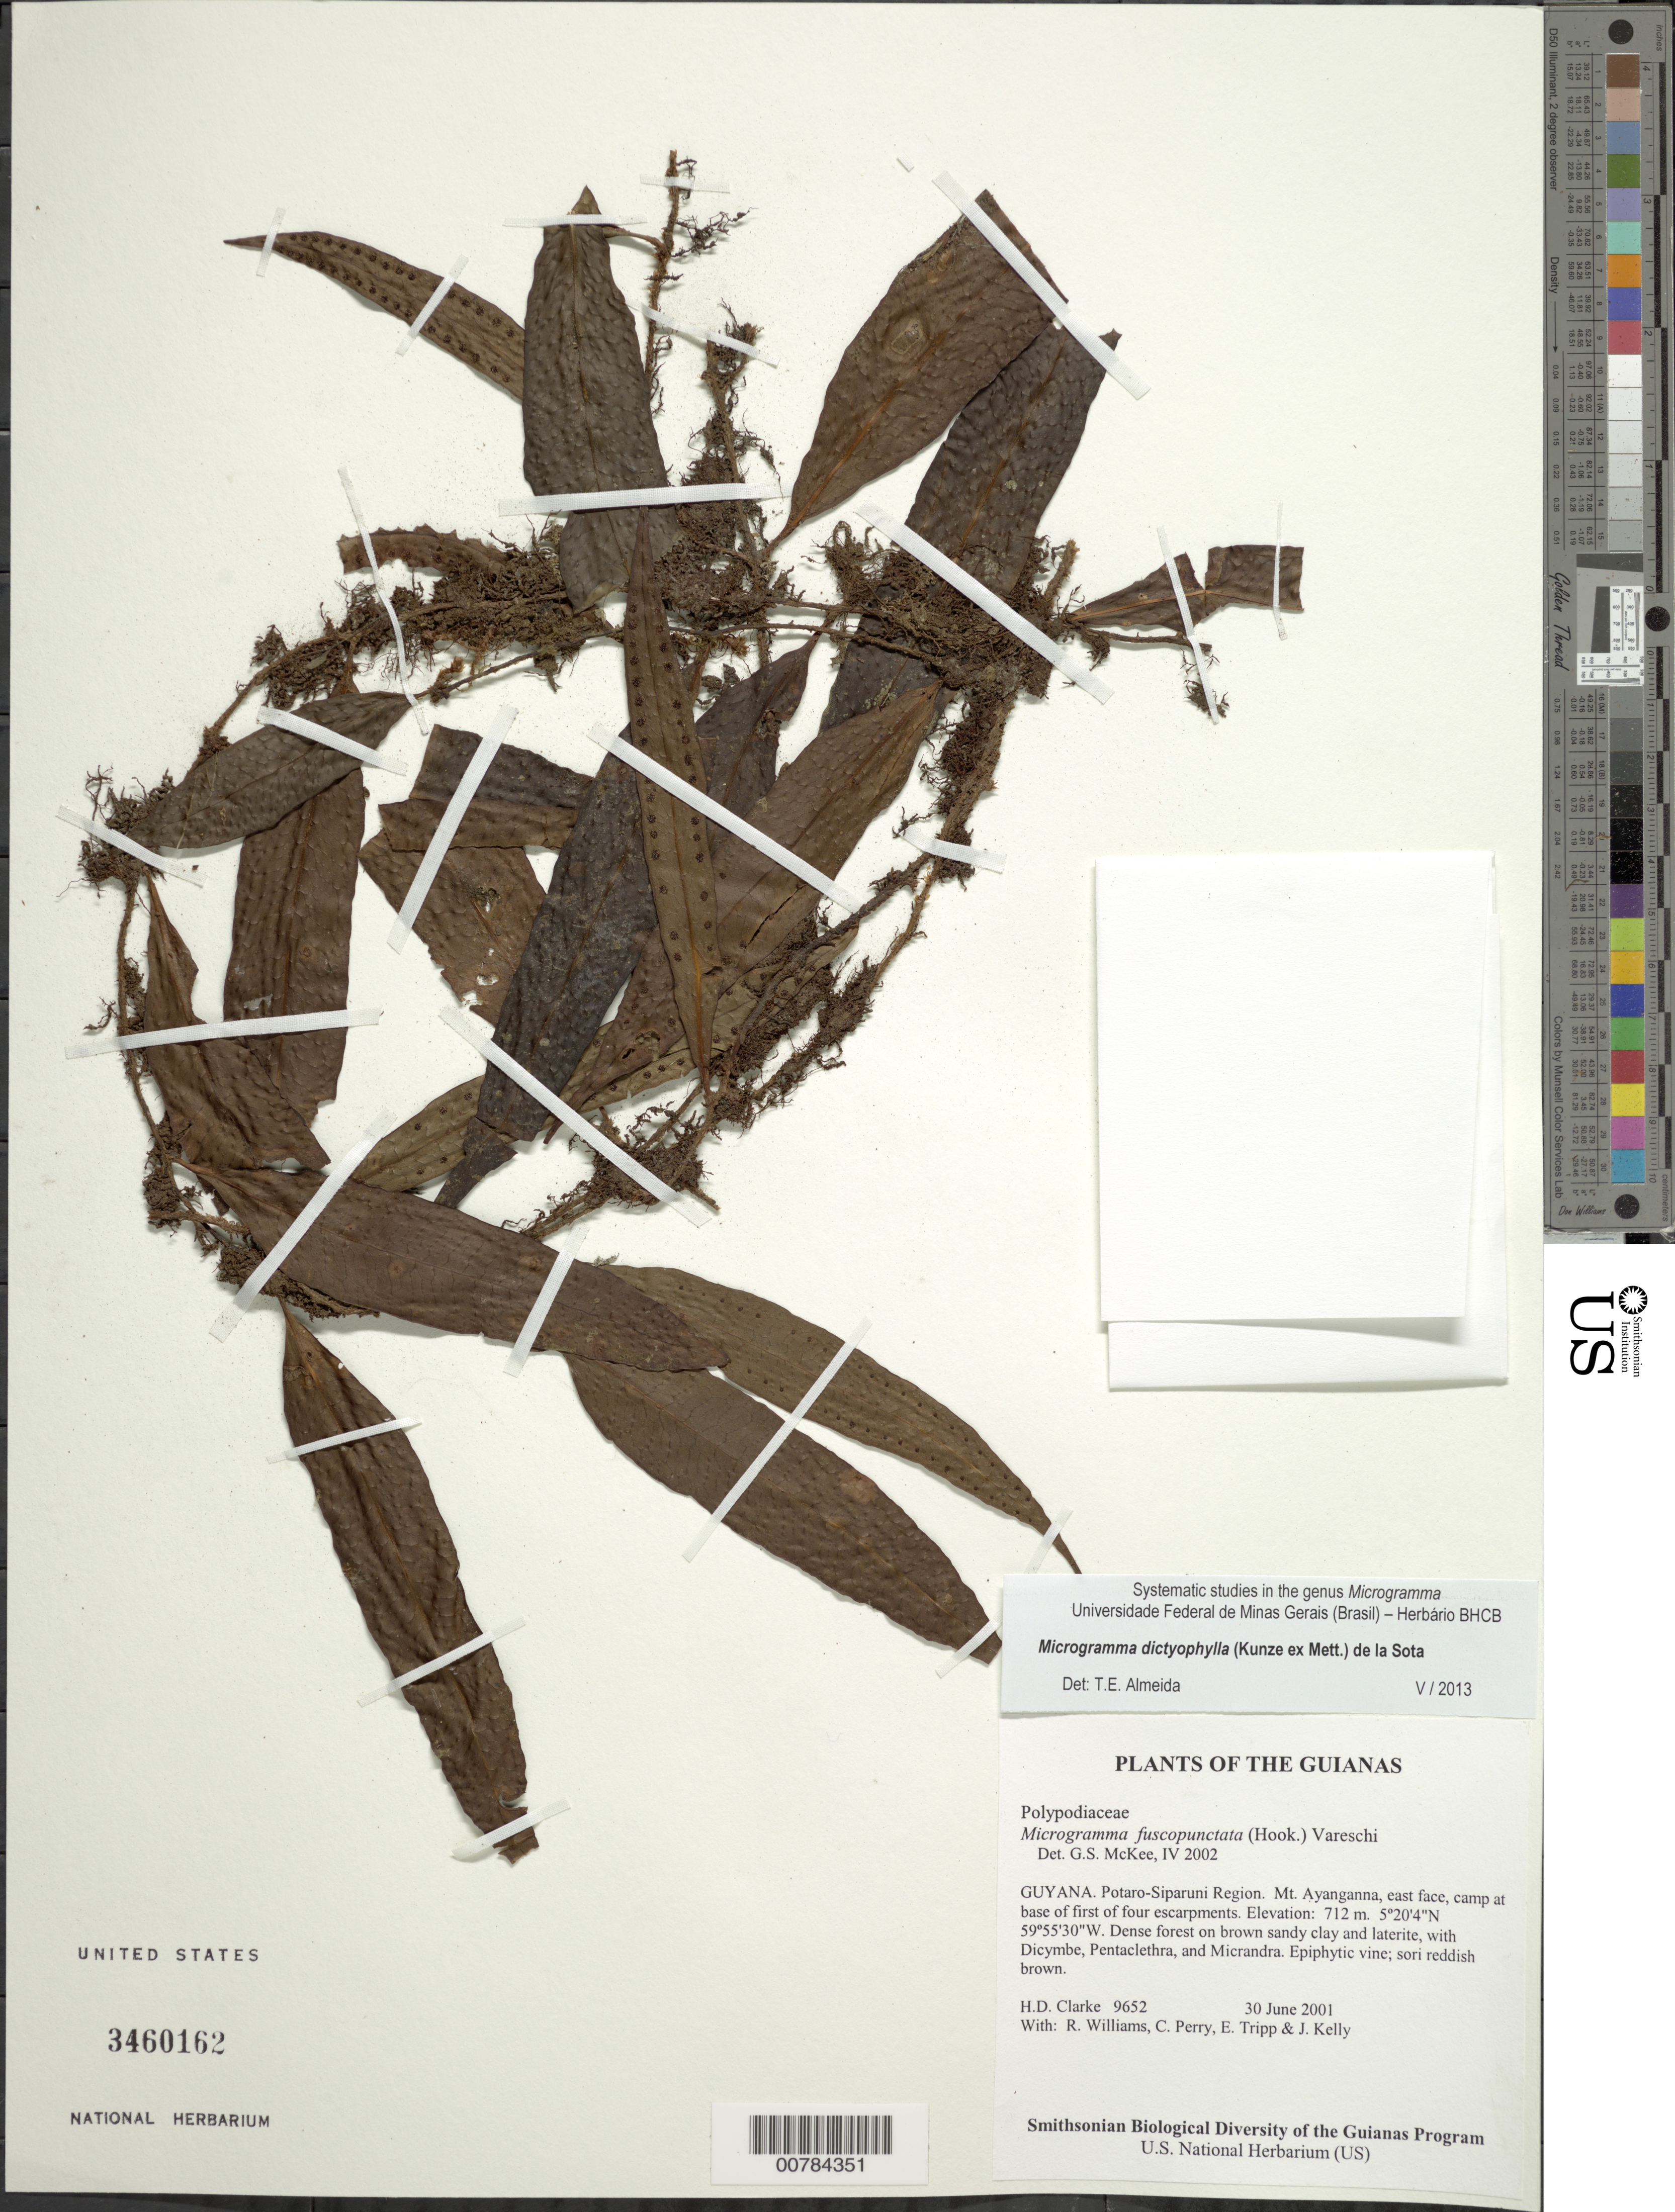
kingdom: Plantae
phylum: Tracheophyta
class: Polypodiopsida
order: Polypodiales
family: Polypodiaceae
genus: Microgramma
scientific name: Microgramma dictyophylla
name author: (Kunze ex Mett.) de la Sota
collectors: H. D. Clarke, R. Williams, C. Perry, E. Tripp & J. Kelly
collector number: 9652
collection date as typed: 30 June 2001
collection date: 2001-06-30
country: Guyana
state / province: Potaro-Siparuni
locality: Mt. Ayanganna, east face, camp at base of first of four escarpments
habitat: Dense forest on brown sandy clay and laterite, with Dicymbe, Pentaclethra, and Micrandra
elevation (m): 712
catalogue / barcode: US 3460162